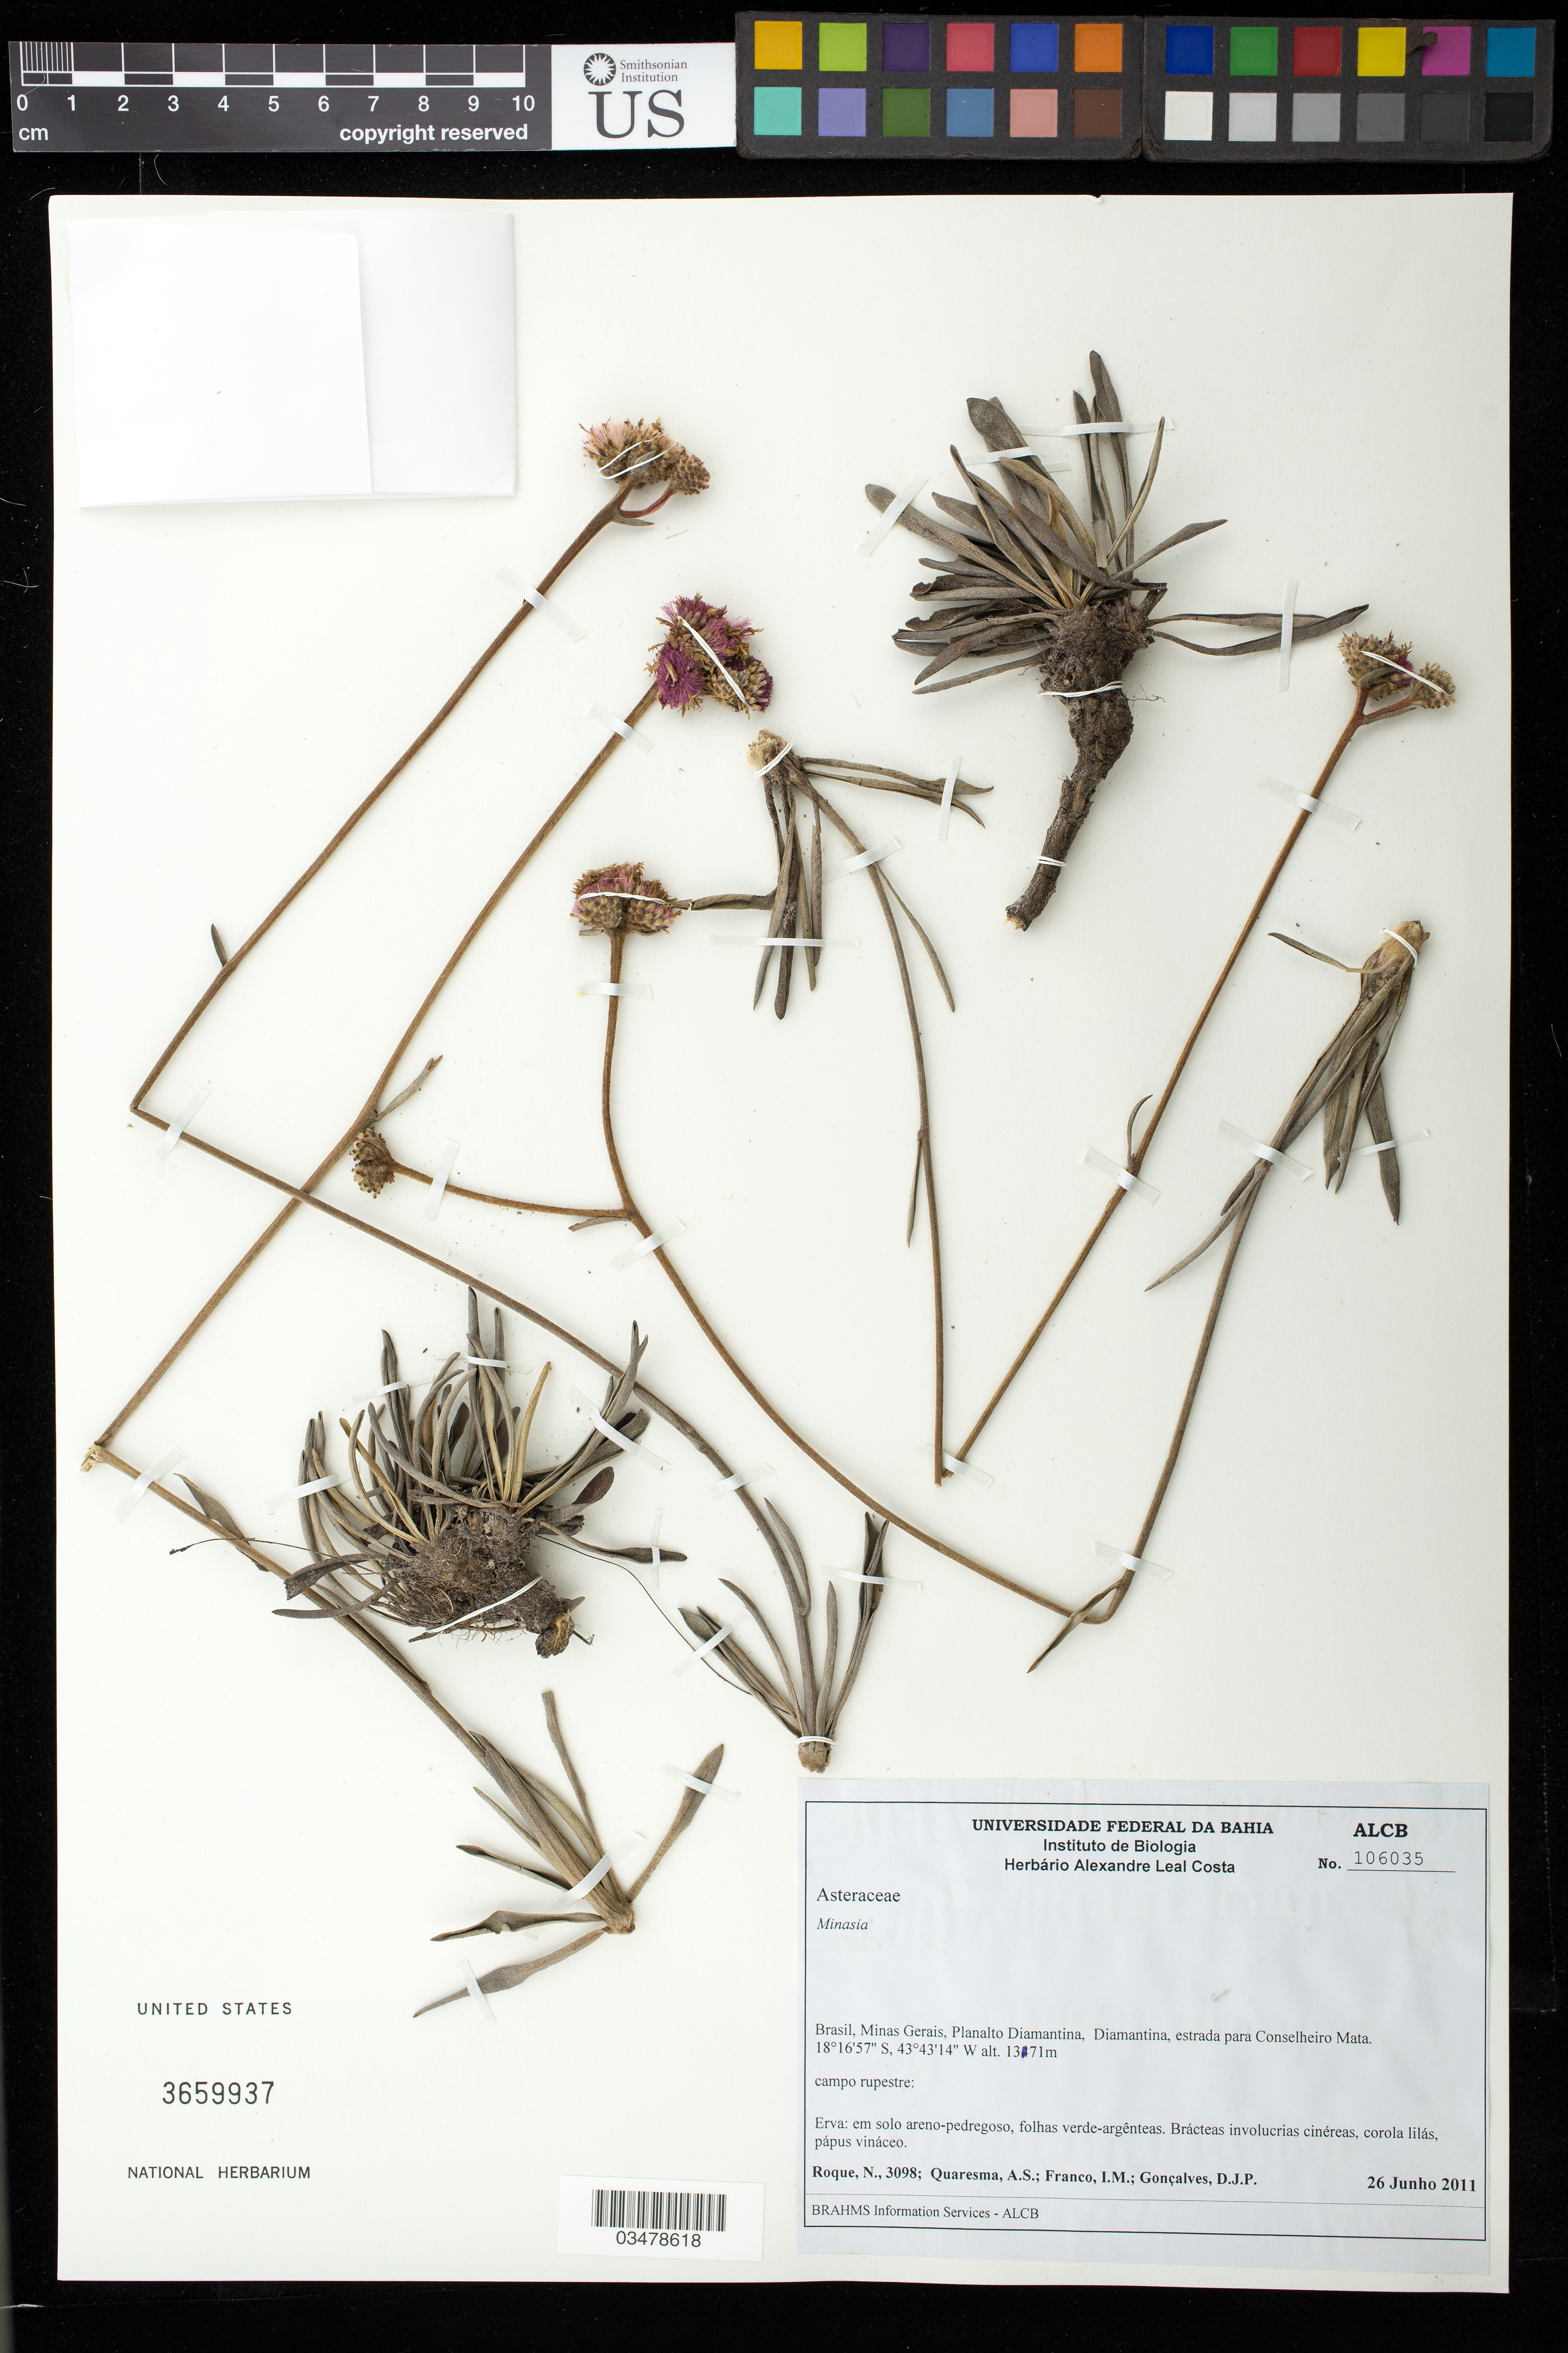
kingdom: Plantae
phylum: Tracheophyta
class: Magnoliopsida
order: Asterales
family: Asteraceae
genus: Minasia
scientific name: Minasia sp.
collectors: N. Roque, A. Quaresma, I. Franco & D. Gonçalves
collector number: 3098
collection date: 2011-06-26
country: Brazil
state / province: Minas Gerais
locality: Planalto Diamantina, Diamantina, estrada para Conselheiro Mata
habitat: campo rupestre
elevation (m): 1371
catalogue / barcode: US 3659937